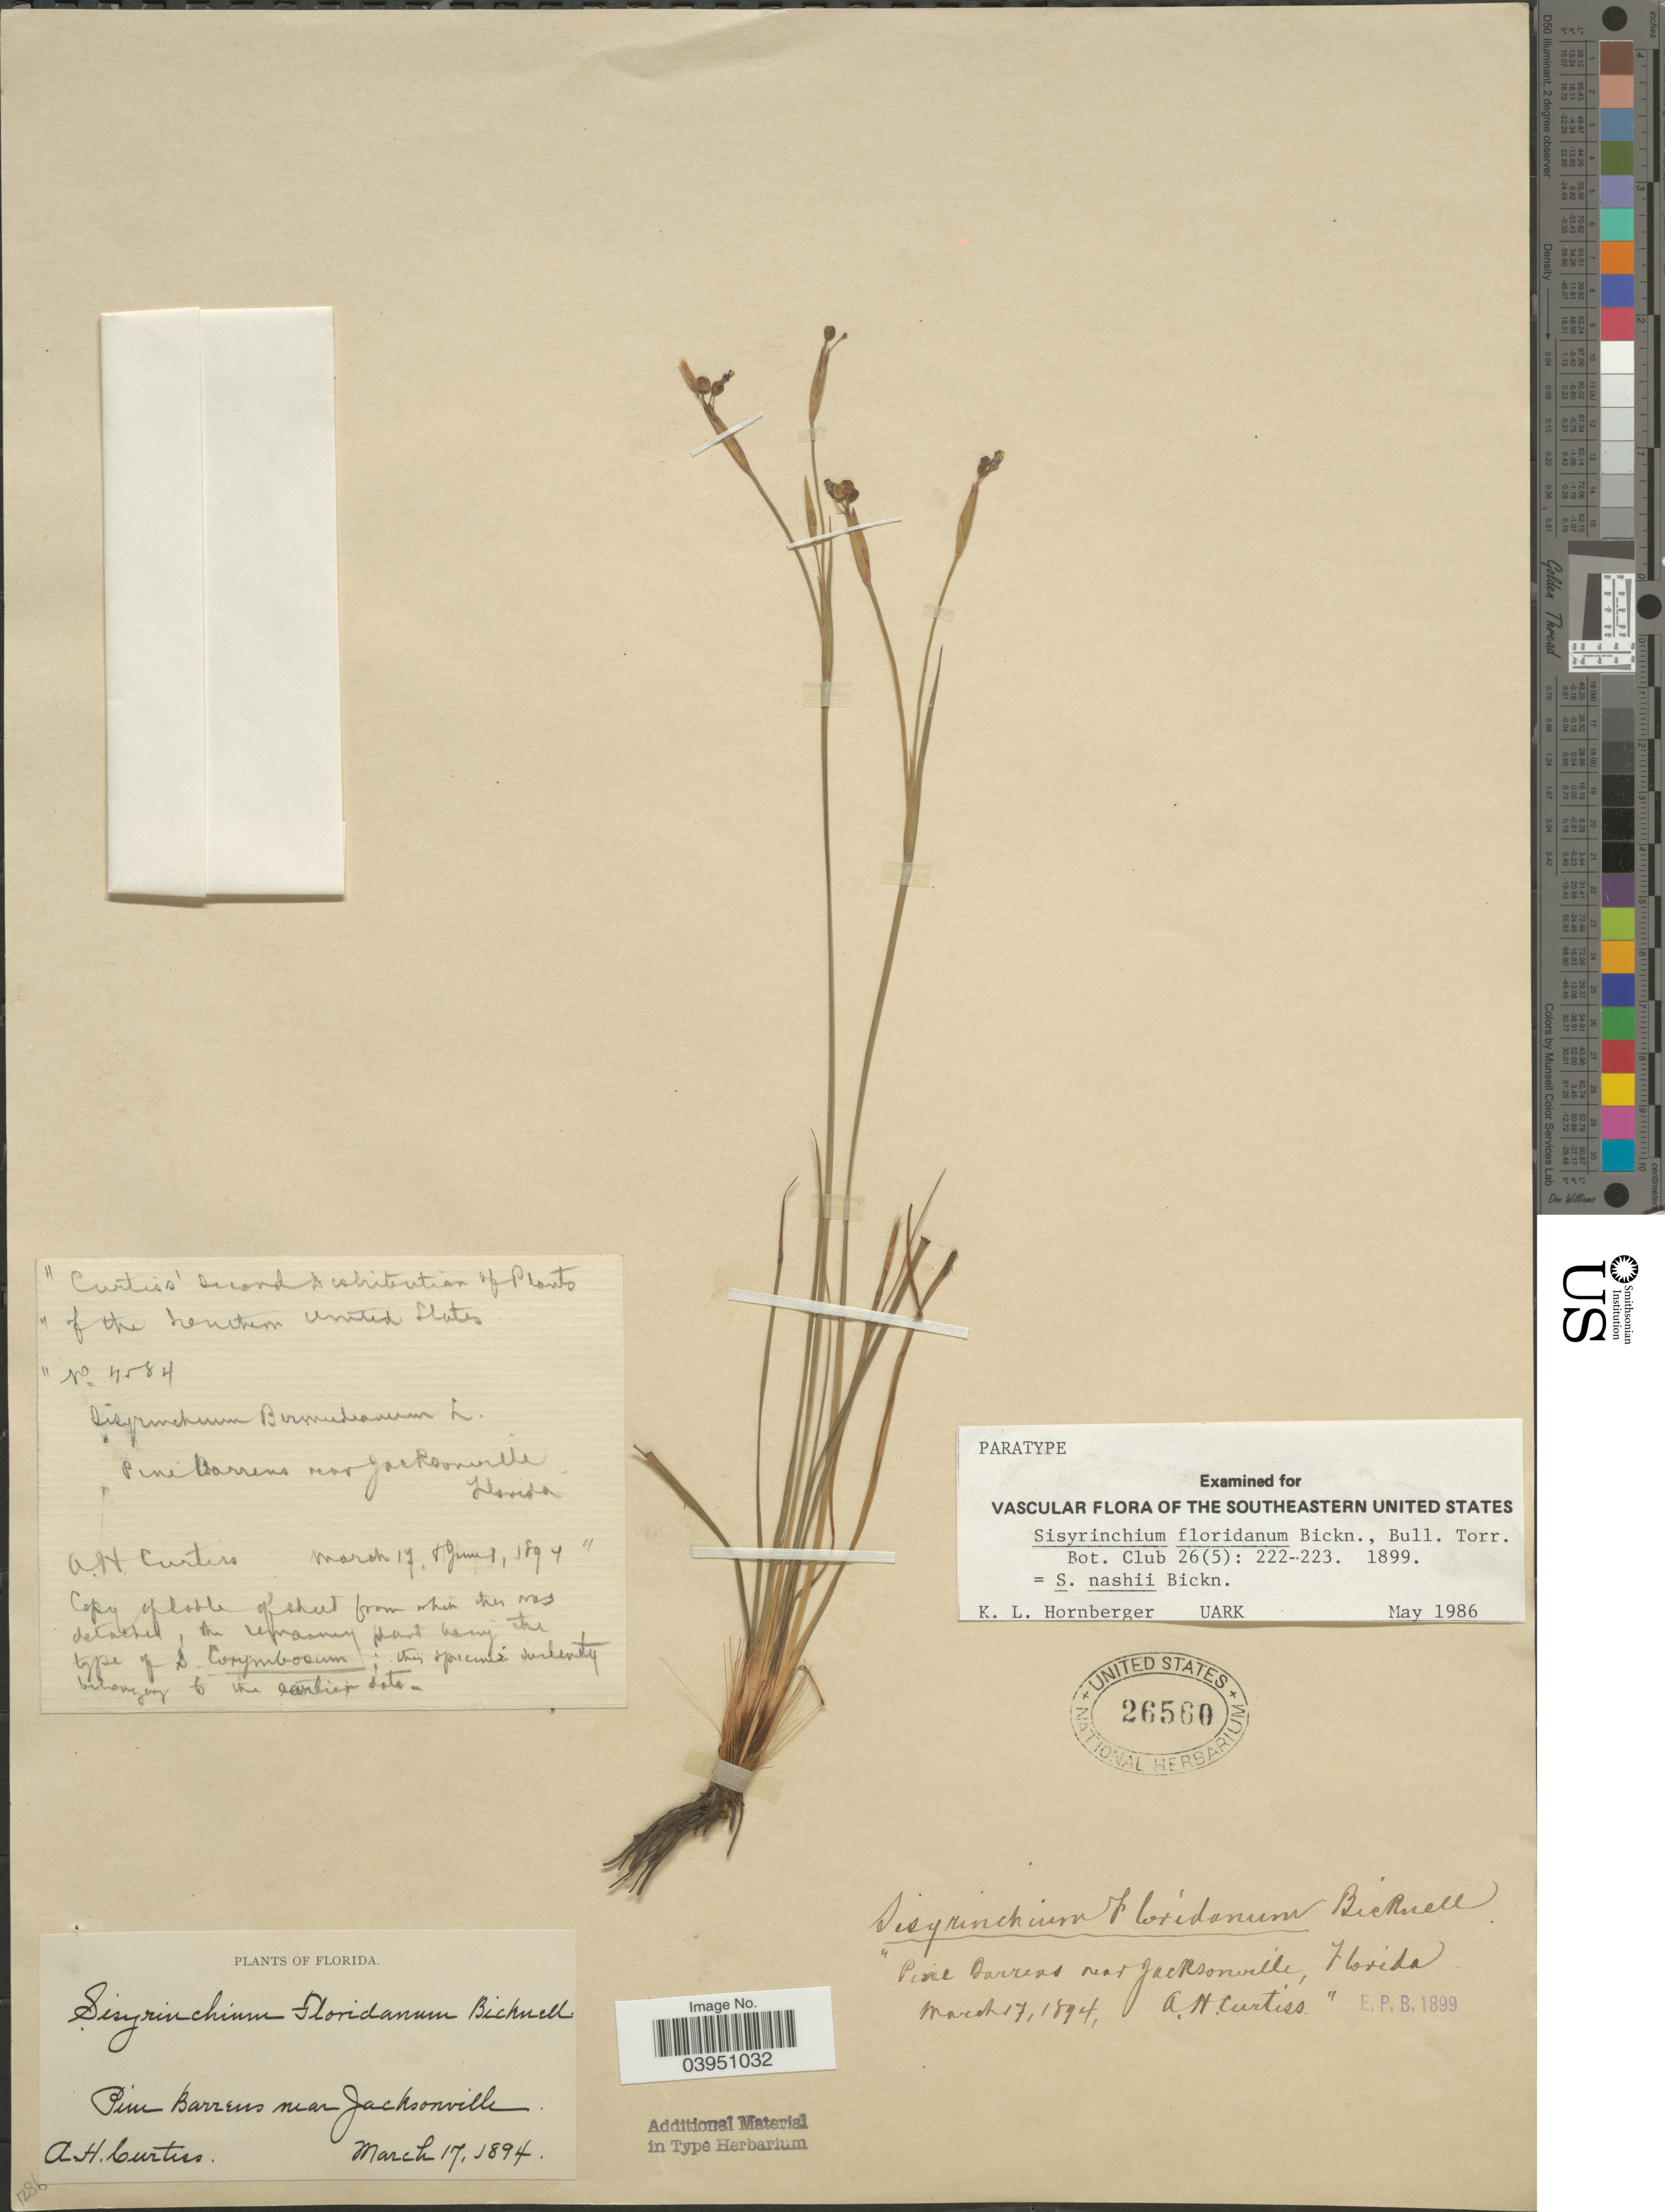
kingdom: Plantae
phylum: Tracheophyta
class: Liliopsida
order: Asparagales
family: Iridaceae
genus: Sisyrinchium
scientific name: Sisyrinchium floridanum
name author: E.P. Bicknell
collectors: A. H. Curtiss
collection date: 1894-03-17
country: United States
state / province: Florida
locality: Pine Barrens near Jacksonville.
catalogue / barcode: US 26560